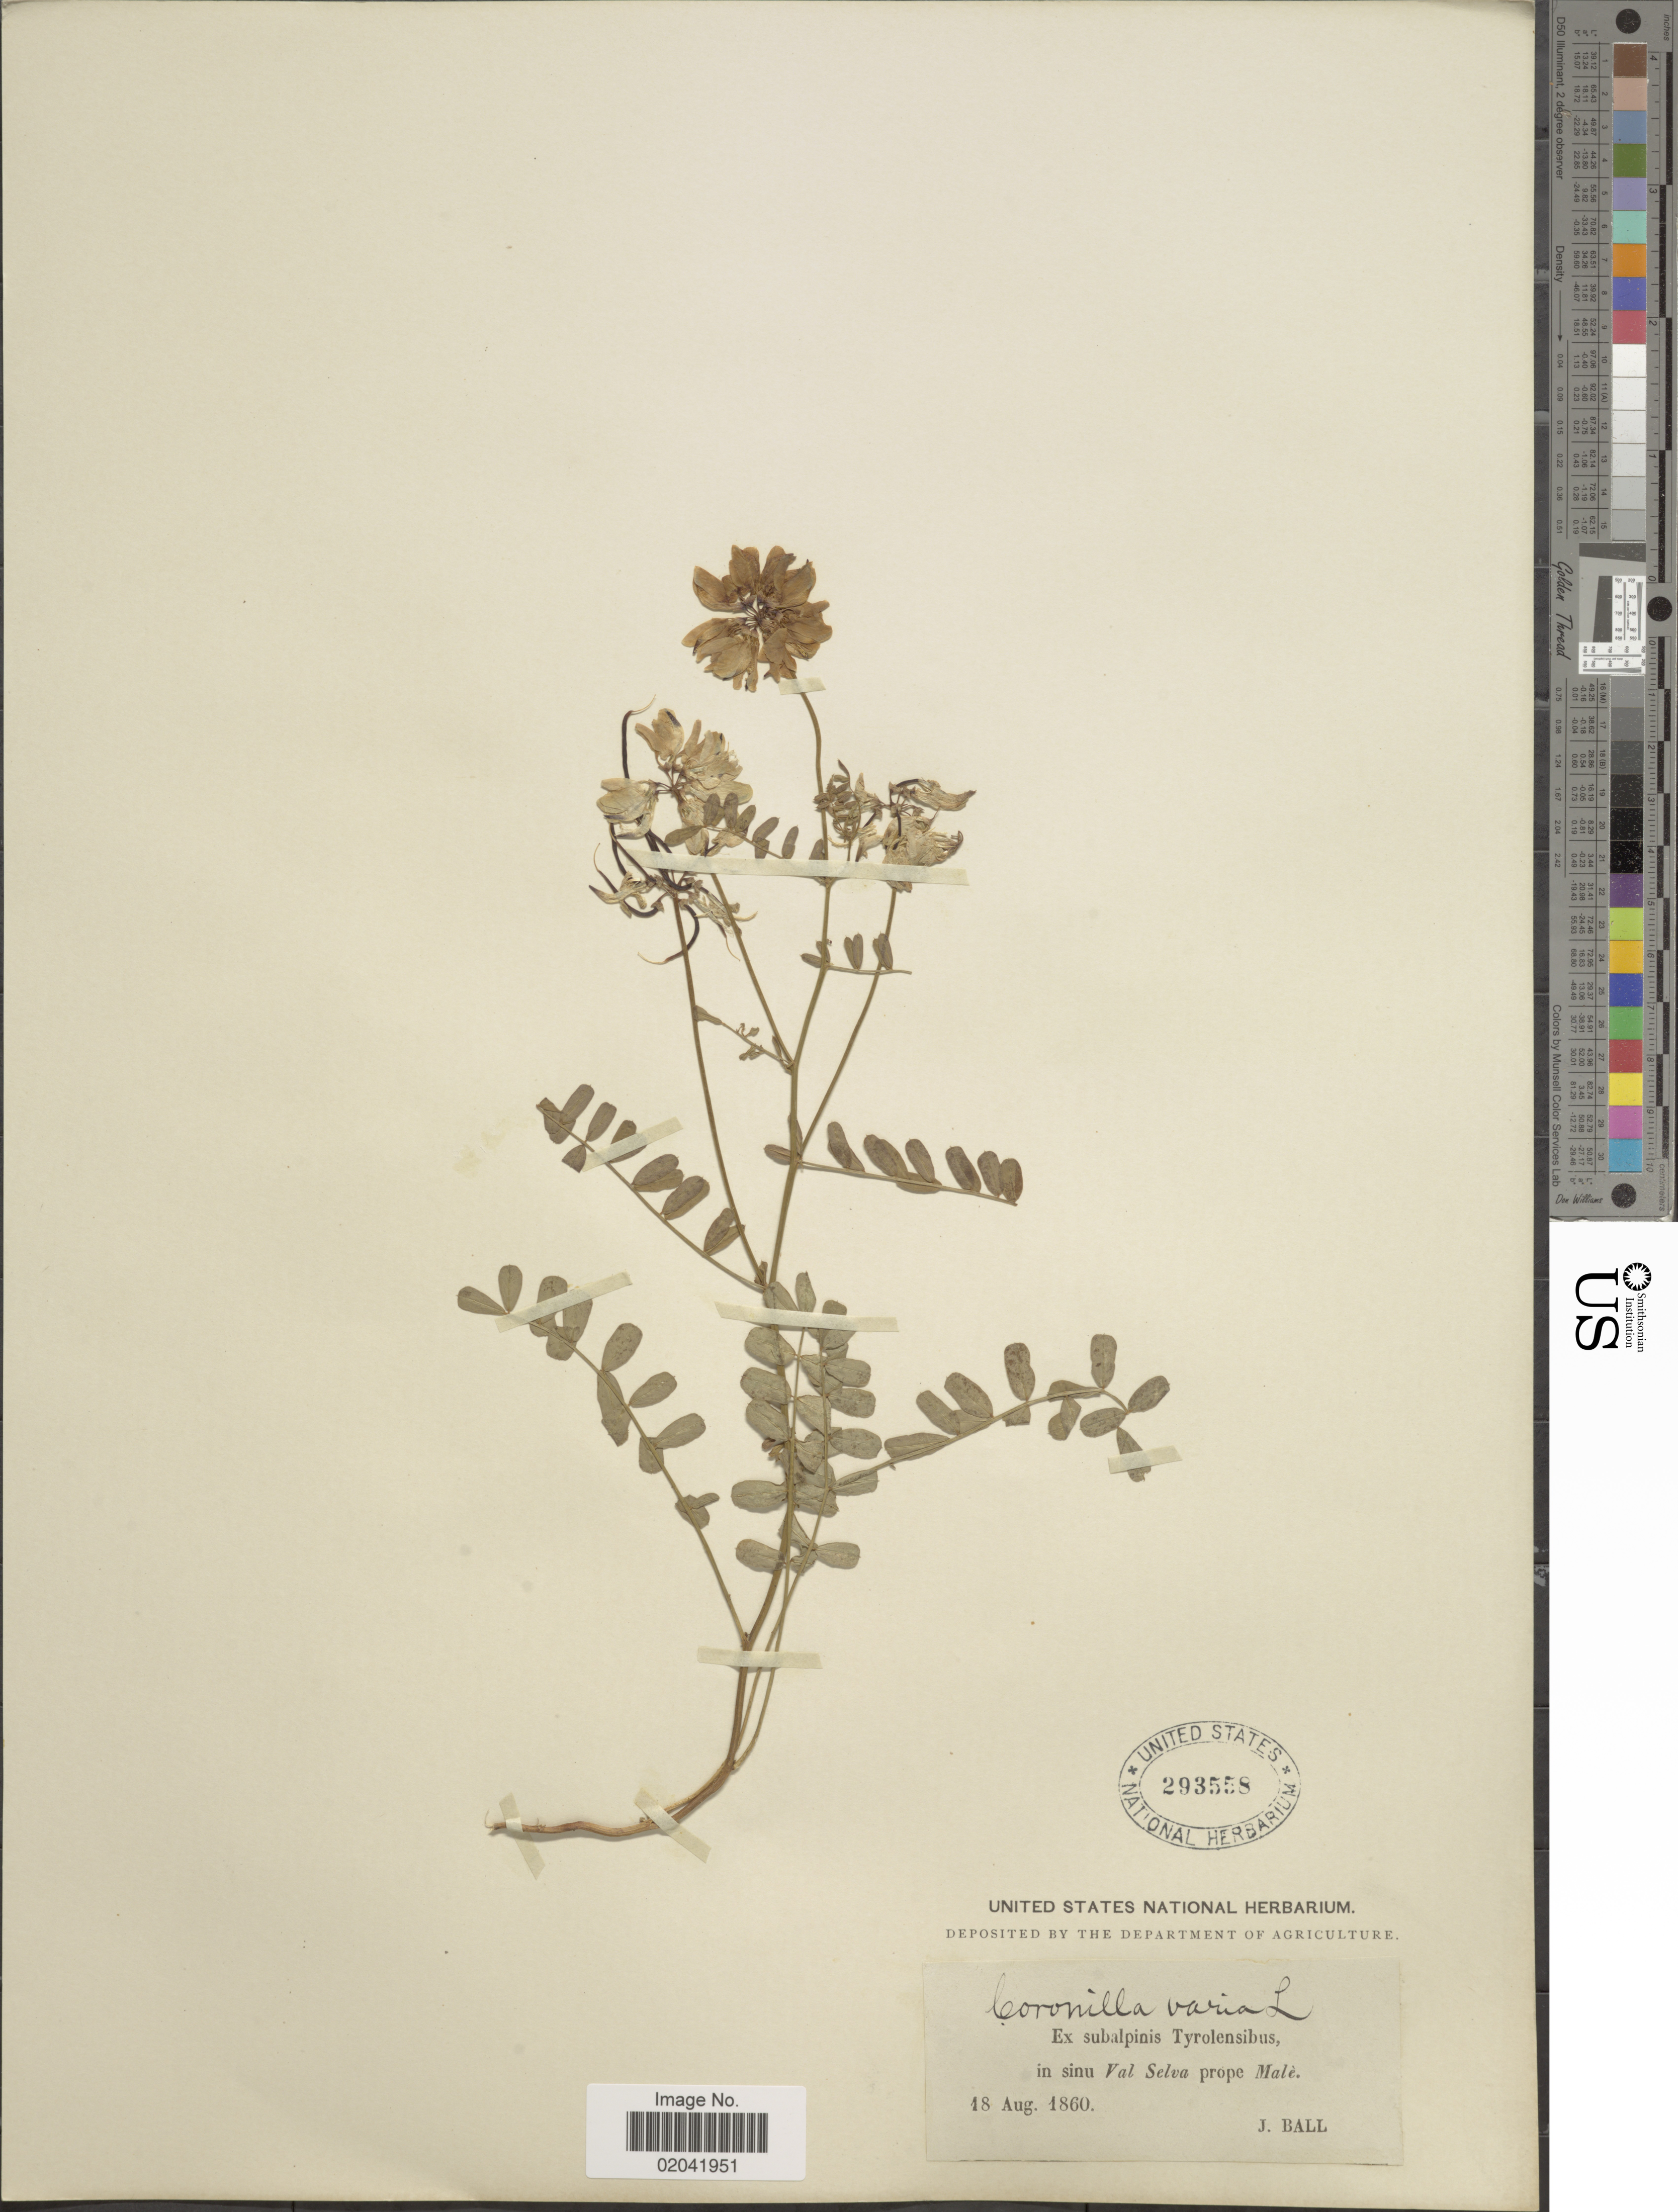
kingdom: Plantae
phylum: Tracheophyta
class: Magnoliopsida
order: Fabales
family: Fabaceae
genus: Coronilla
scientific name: Coronilla varia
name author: L.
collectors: J. Ball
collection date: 1860-08-18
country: Austria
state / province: Tirol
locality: Subalpinis Tyrolensibus in sinu Val Selva prope Malè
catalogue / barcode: US 293558